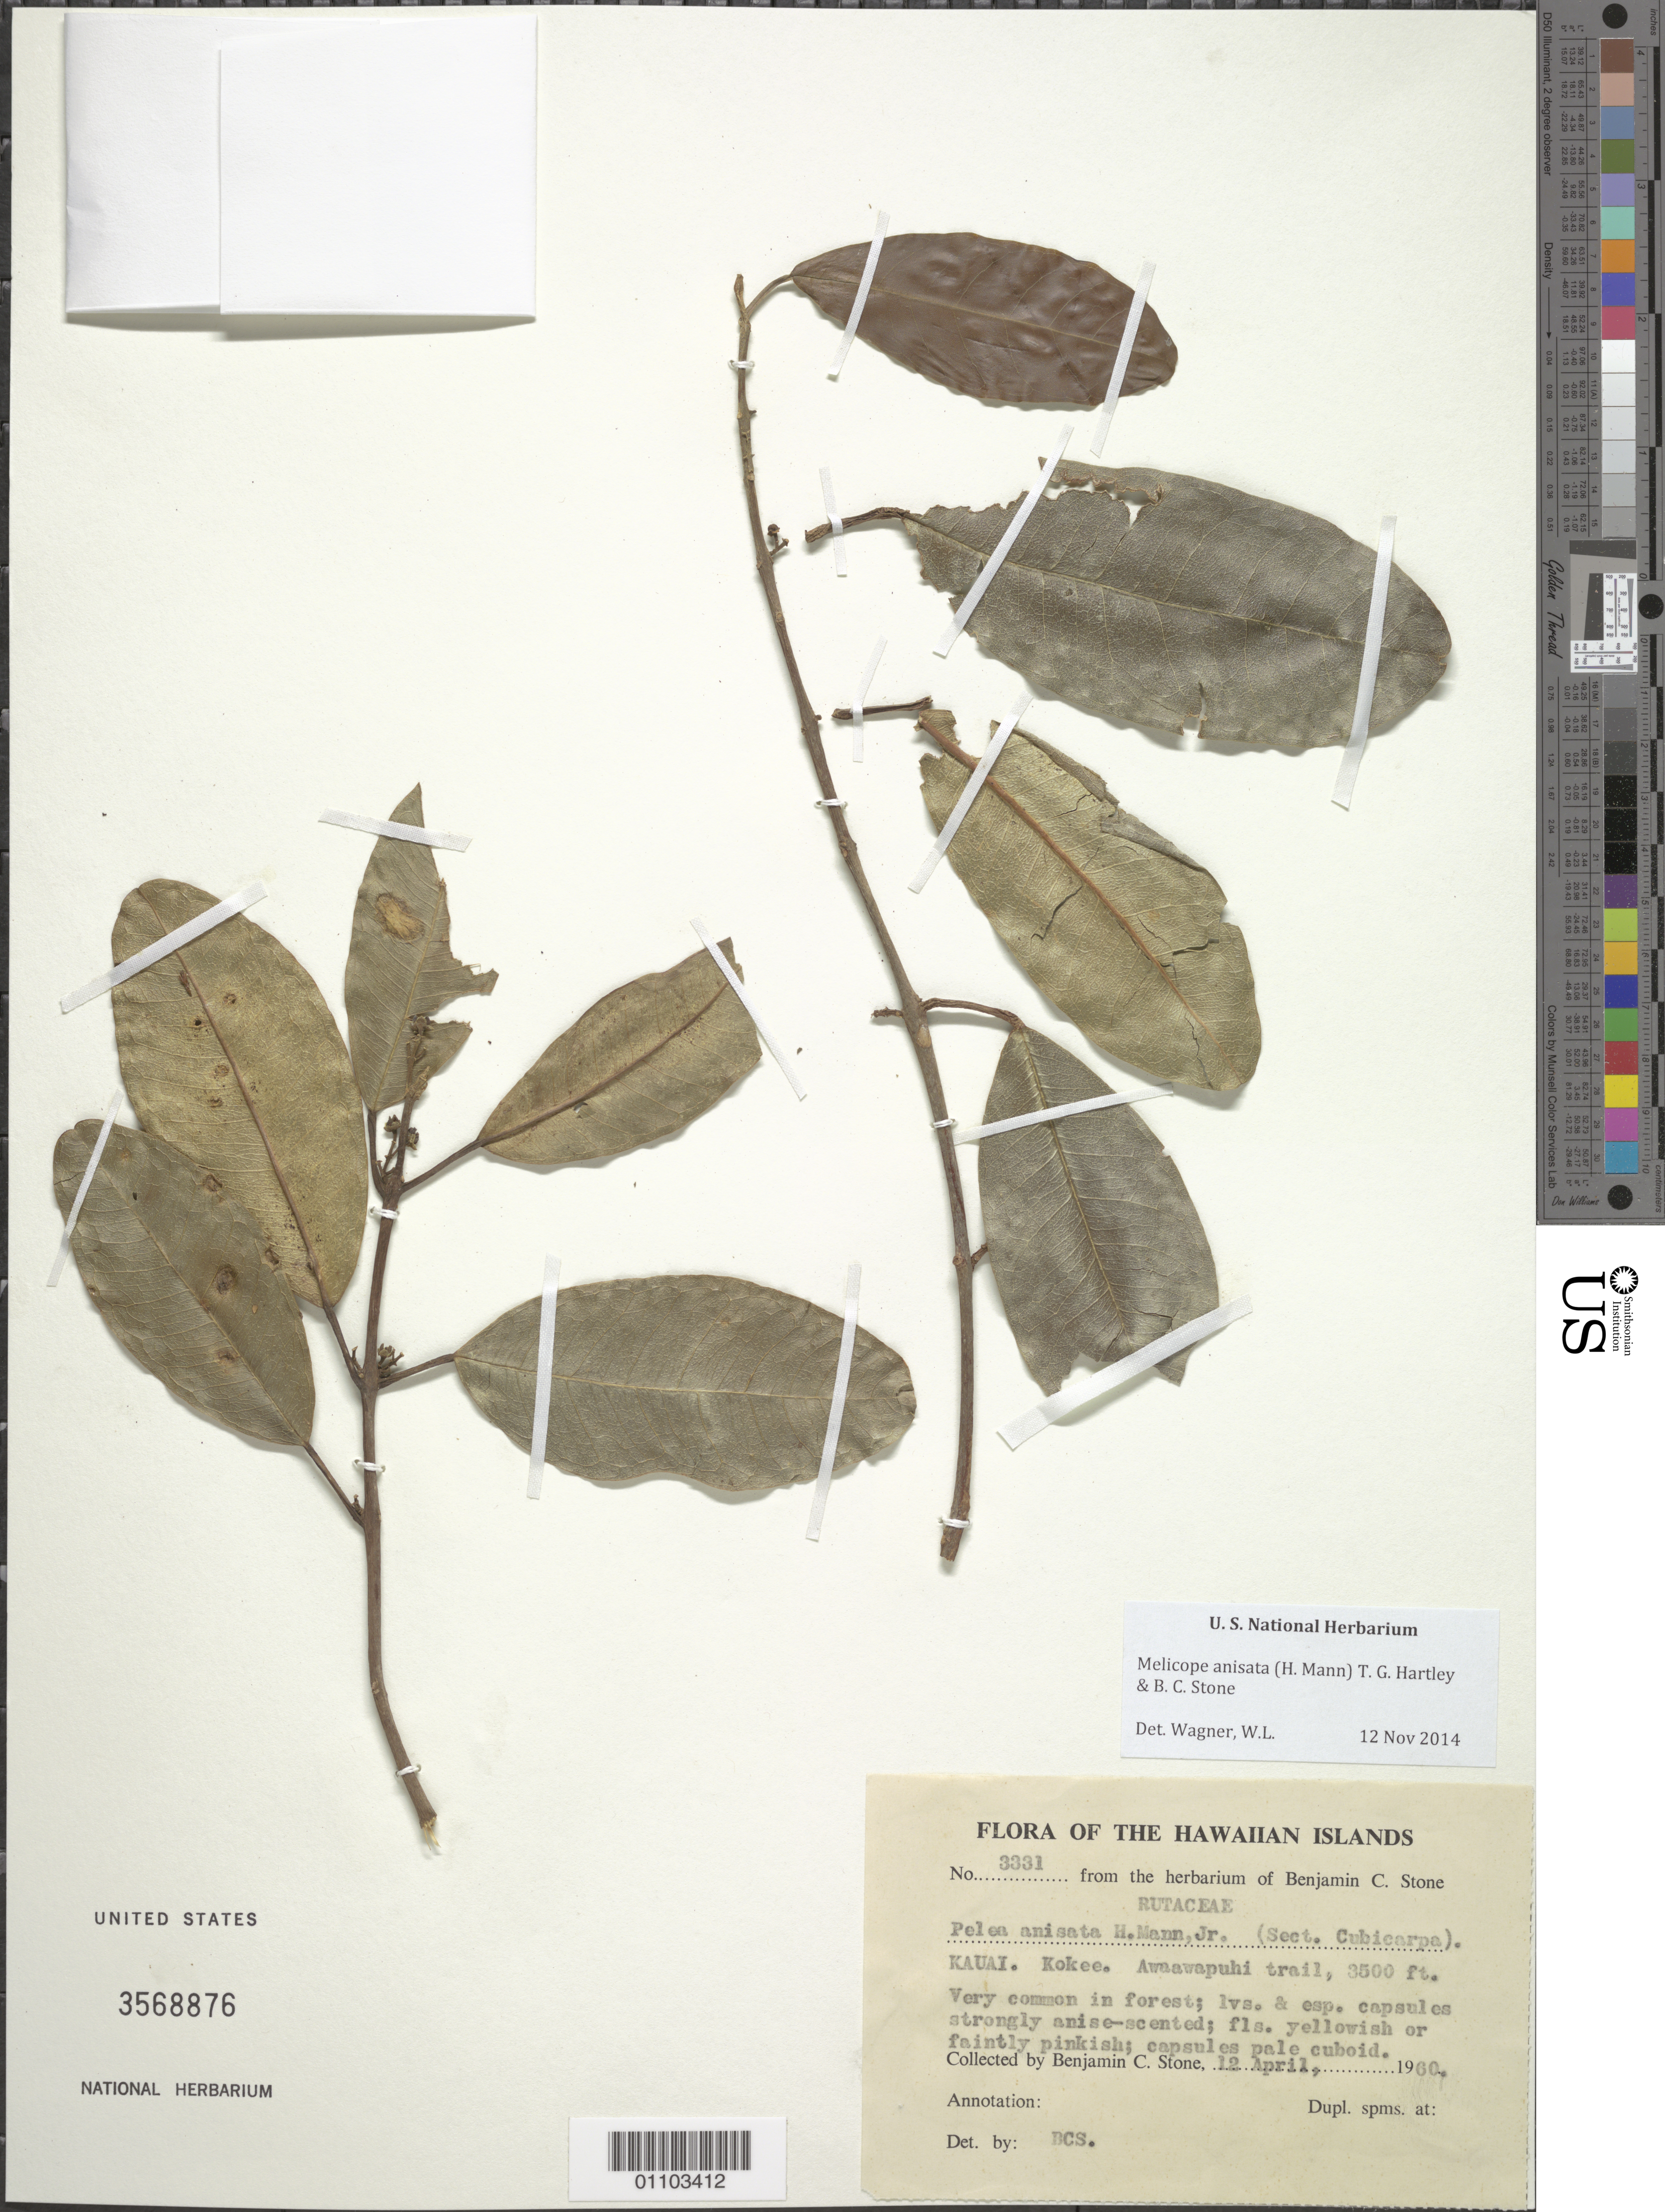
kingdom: Plantae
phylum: Tracheophyta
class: Magnoliopsida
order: Sapindales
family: Rutaceae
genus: Melicope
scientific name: Melicope anisata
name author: (H. Mann) T.G. Hartley & B.C. Stone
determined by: Wagner, W. L., (BOT), Smithsonian Institution - National Museum of Natural History (UNITED STATES)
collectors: B. C. Stone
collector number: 3331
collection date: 1960-04-12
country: United States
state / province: Hawaii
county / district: Kaui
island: Kaua'i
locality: Kokee. Awa'awapuhiu trail.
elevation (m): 1067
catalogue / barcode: US 3568876